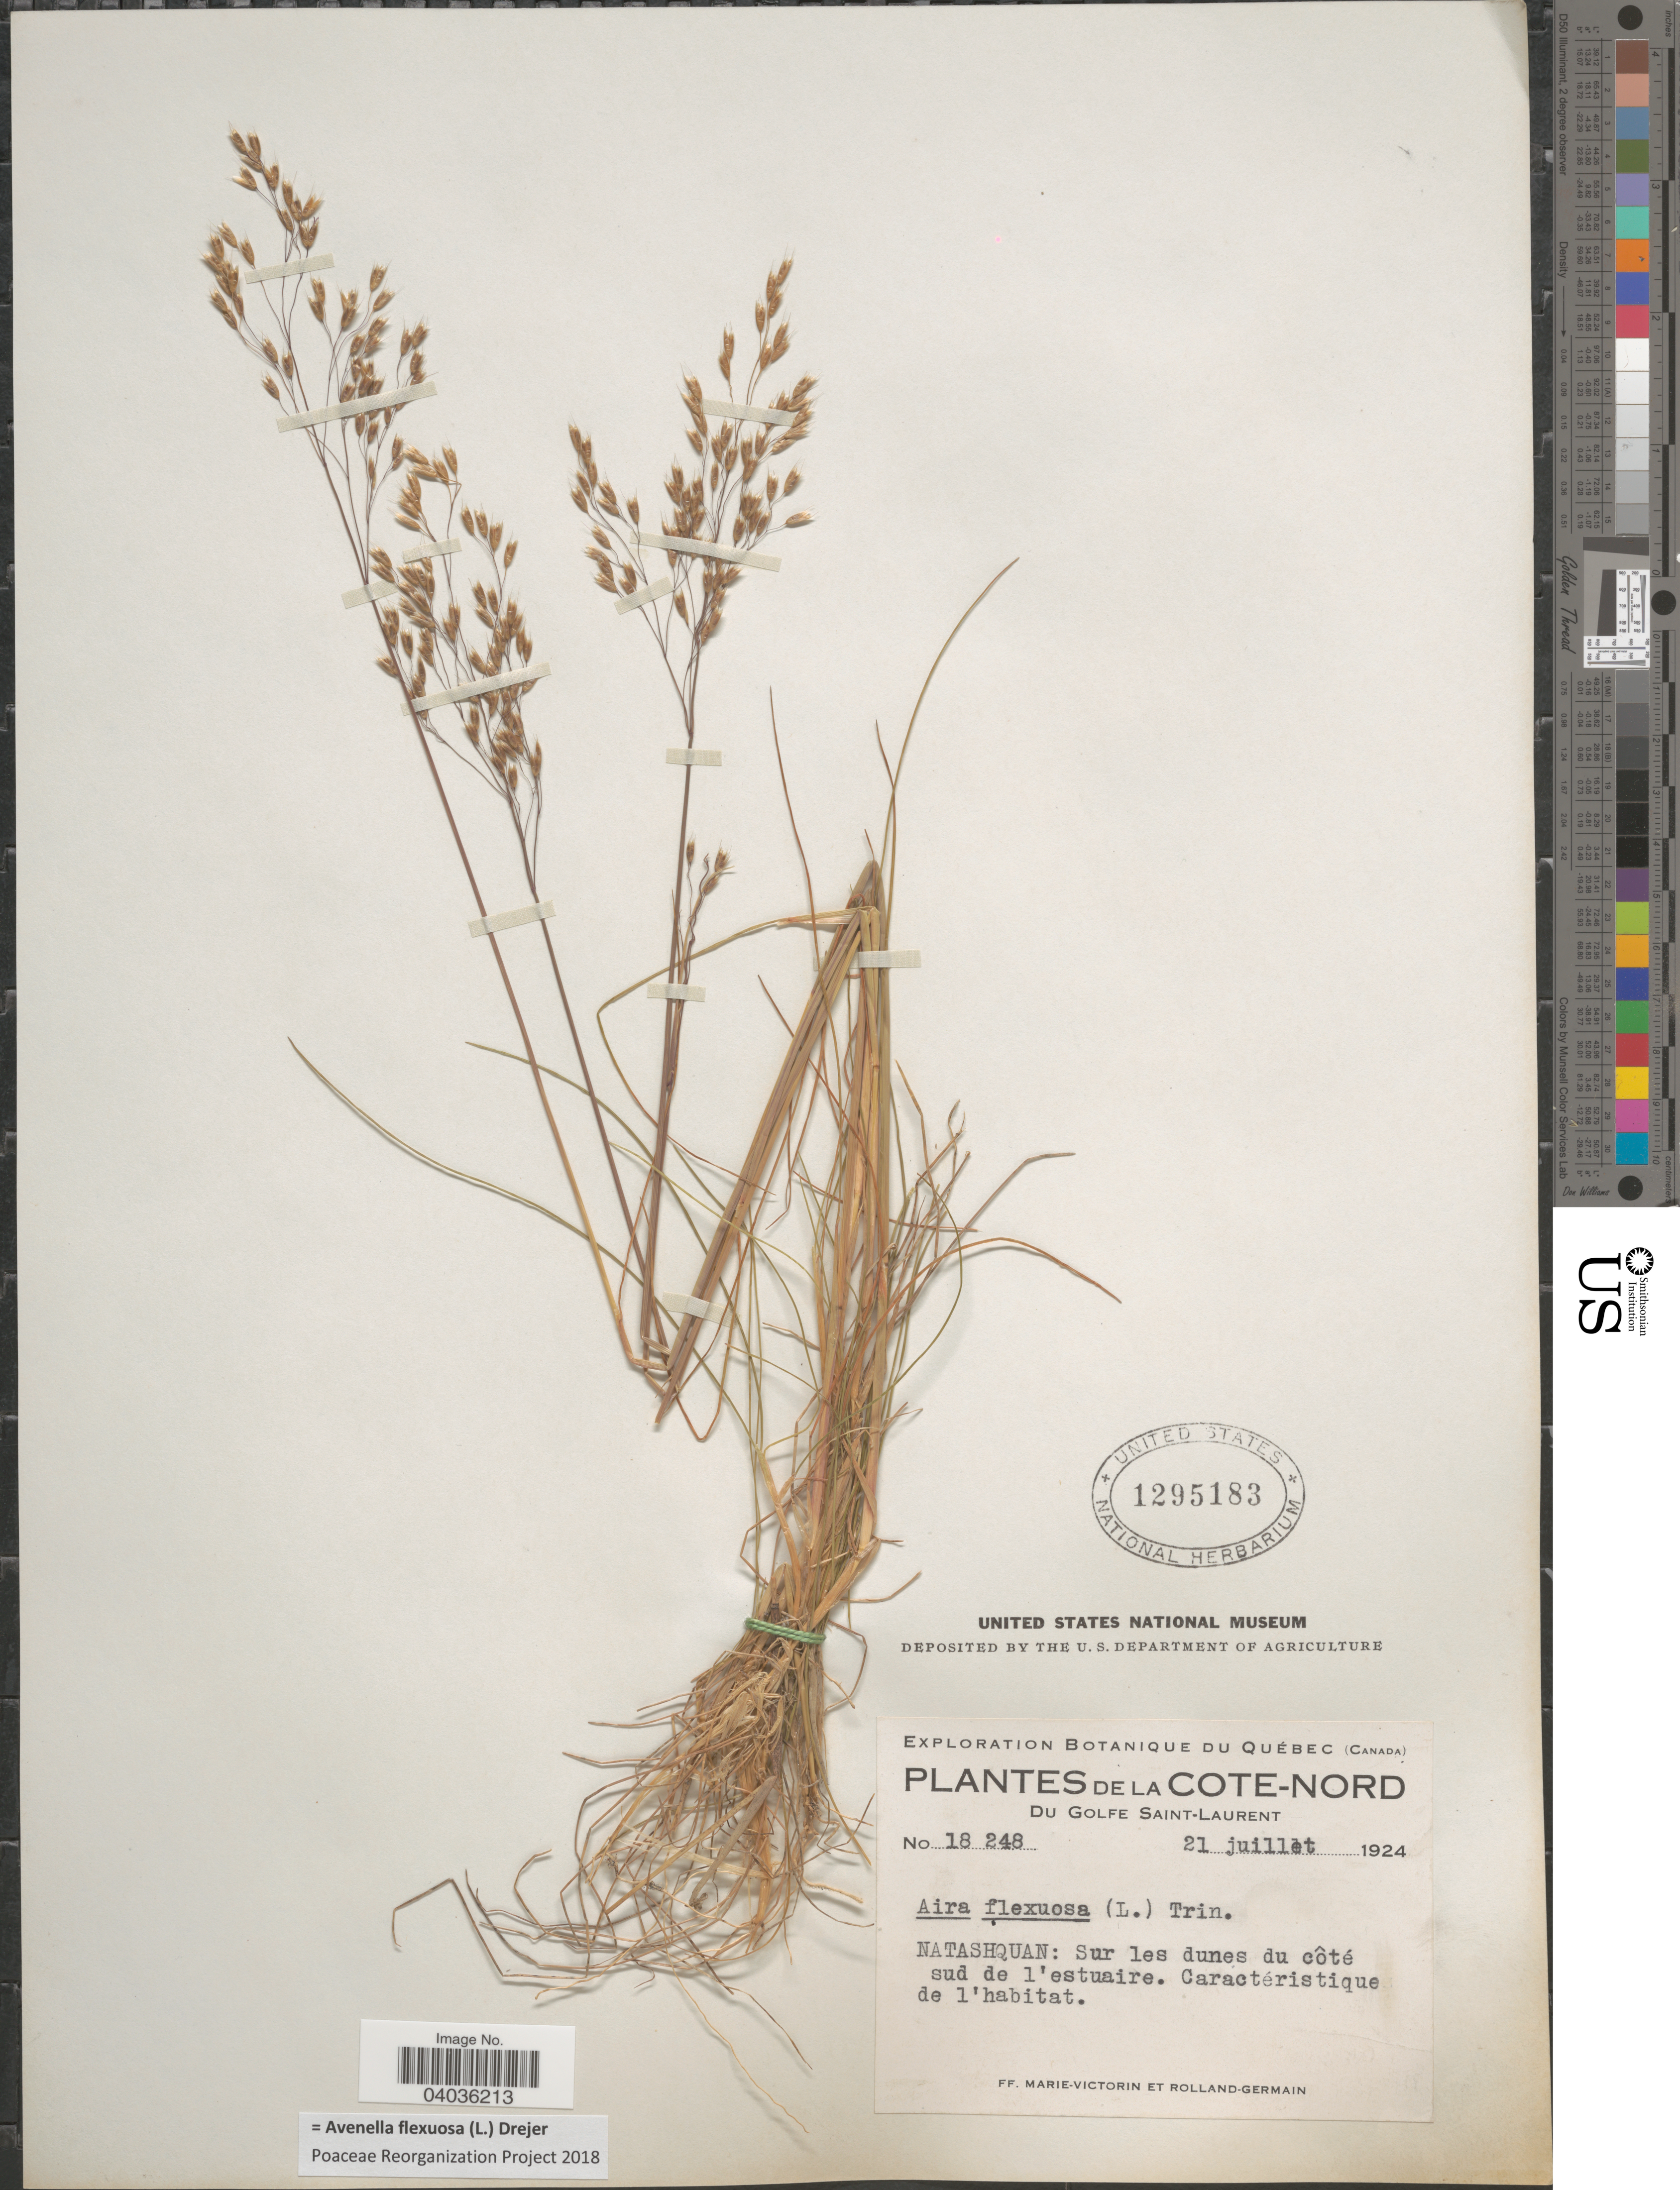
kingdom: Plantae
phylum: Tracheophyta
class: Liliopsida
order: Poales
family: Poaceae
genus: Avenella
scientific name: Avenella flexuosa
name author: (L.) Drejer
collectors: F. Marie-Victorin & Rolland-Germain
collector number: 18248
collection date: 1924-07-21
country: Canada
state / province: Quebec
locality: Cote-Nord. Du Golfe Saint-Laurent. Natashquan.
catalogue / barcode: US 1295183